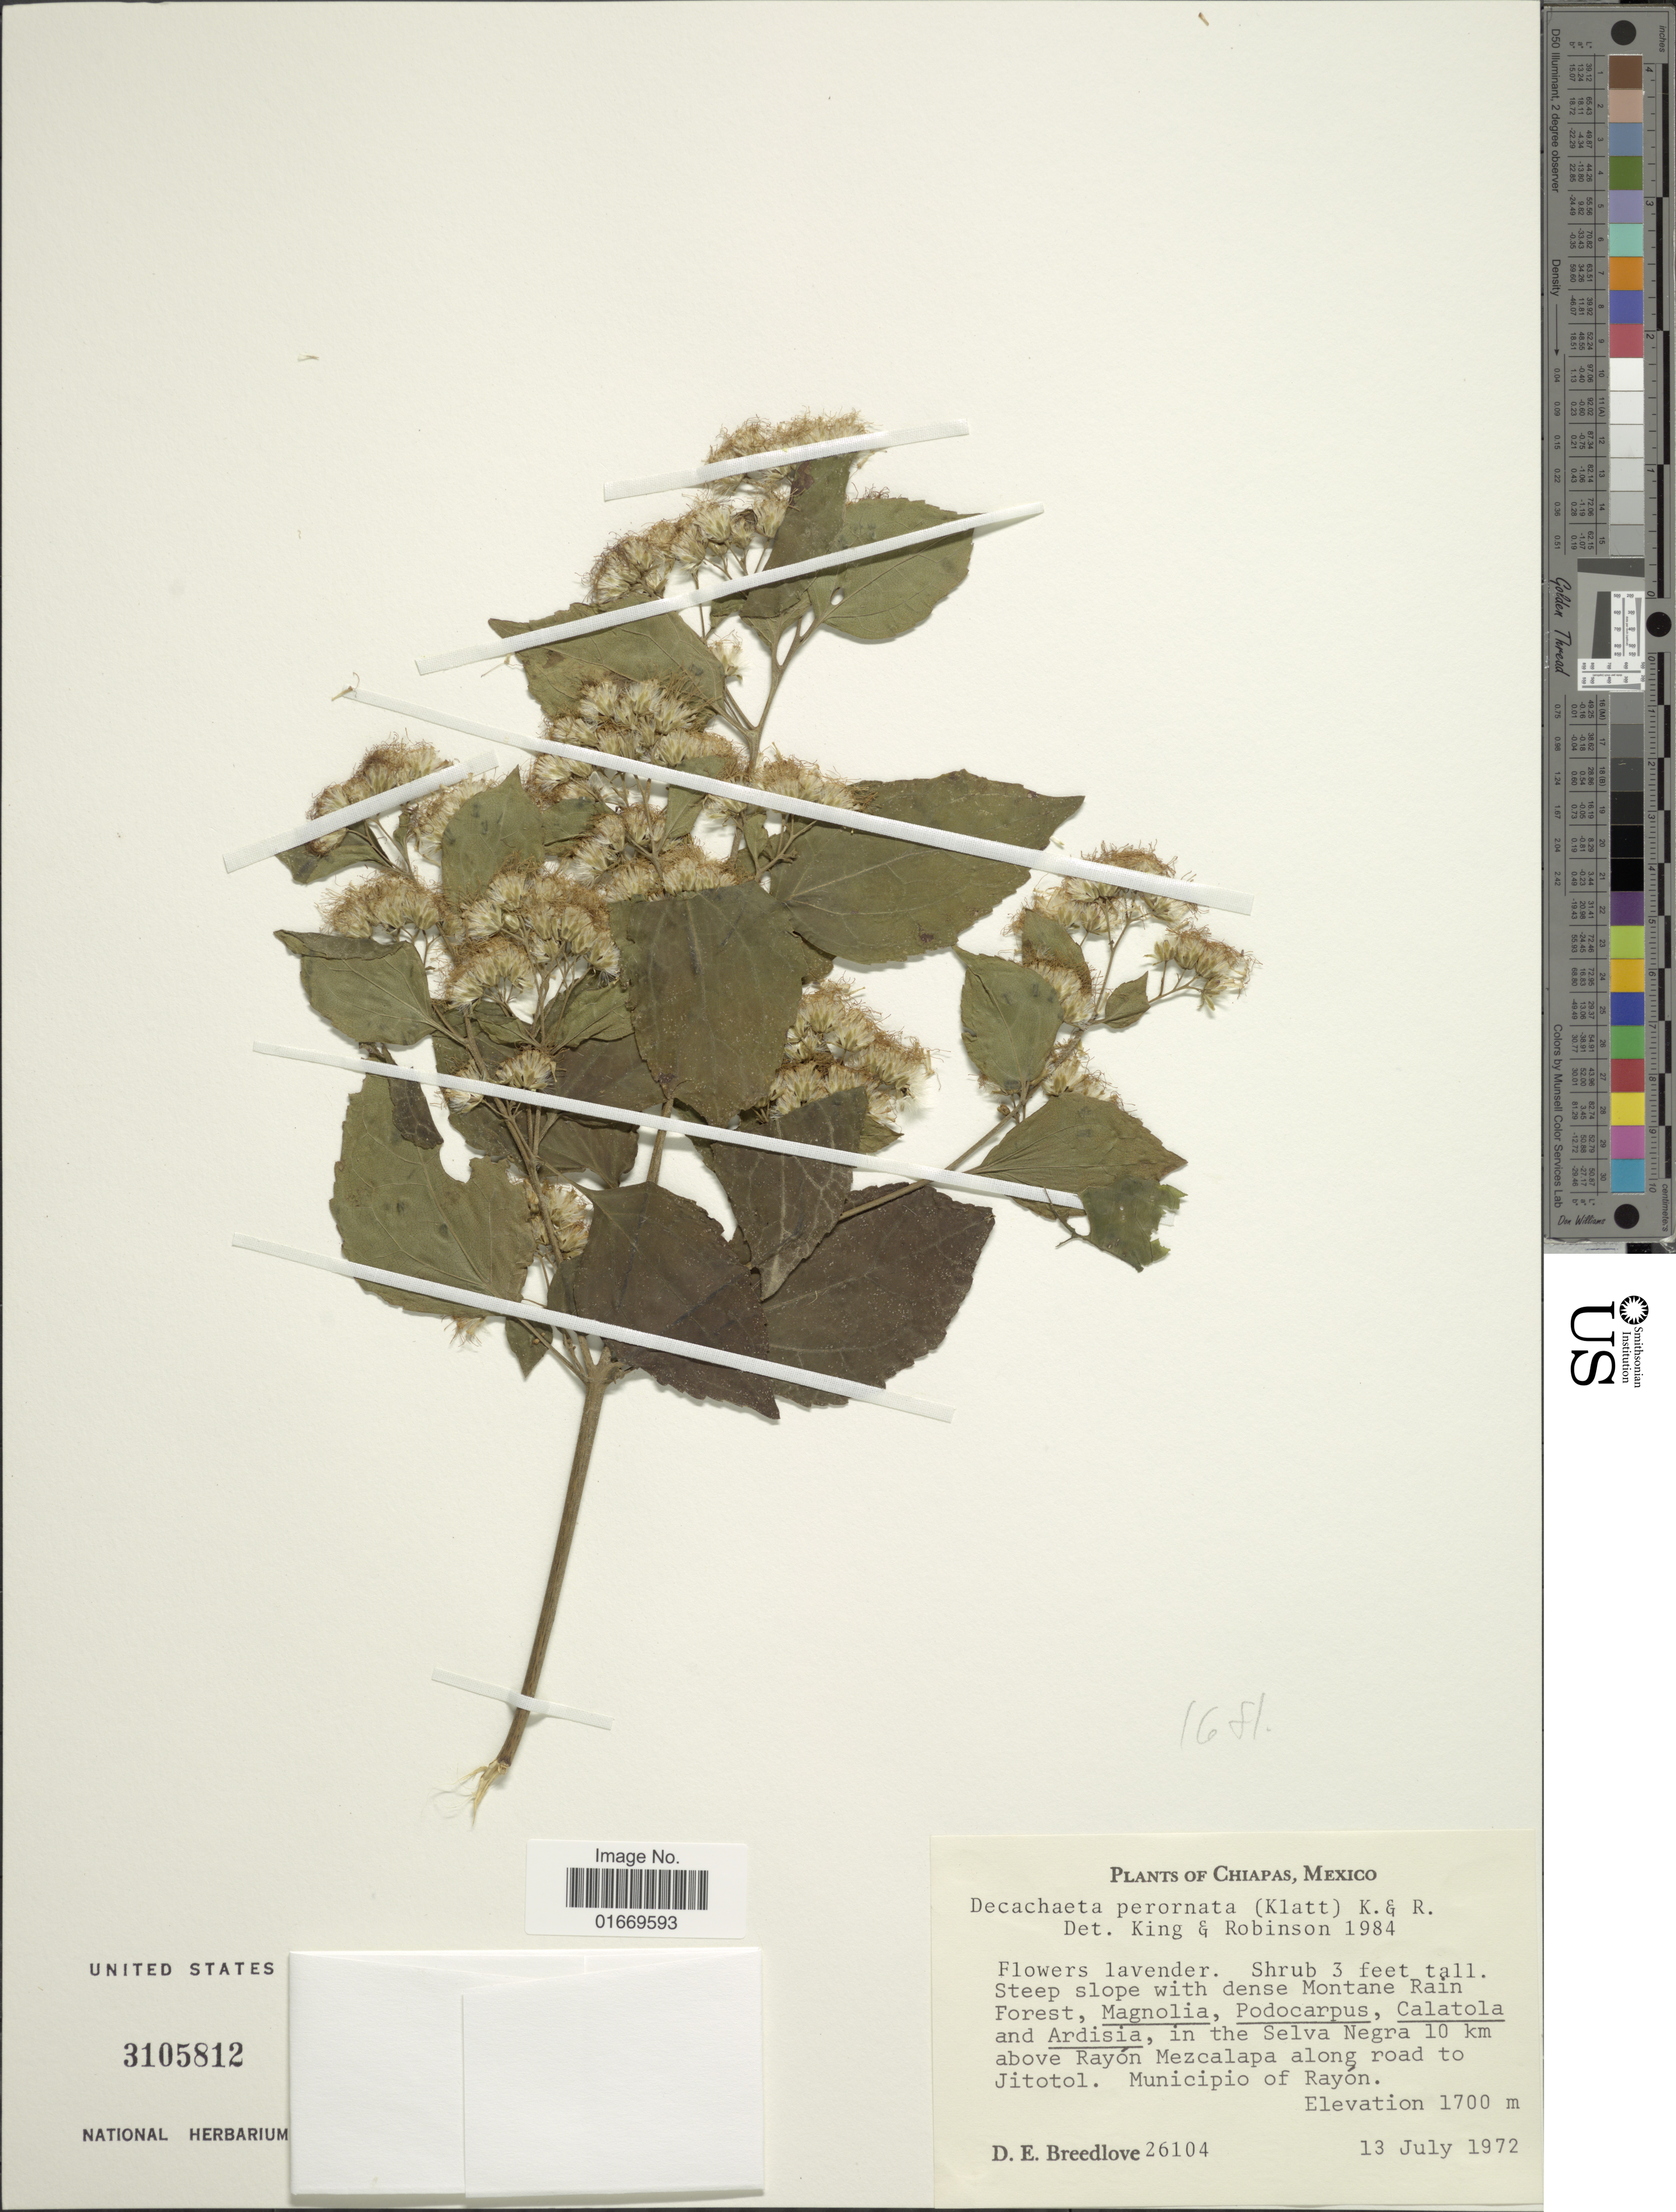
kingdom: Plantae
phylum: Tracheophyta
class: Magnoliopsida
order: Asterales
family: Asteraceae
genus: Decachaeta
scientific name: Decachaeta perornata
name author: (Klatt) R.M. King & H. Rob.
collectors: D. E. Breedlove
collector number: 26104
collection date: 1972-07-13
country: Mexico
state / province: Chiapas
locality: Chiapas, Mexico. Steep slope with dense Montane Rain Forest. in the Selva Negra 10 km above Rayon Mezcaolapa along road to Jitotol. Municipio of Rayon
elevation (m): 1700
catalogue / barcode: US 3105812